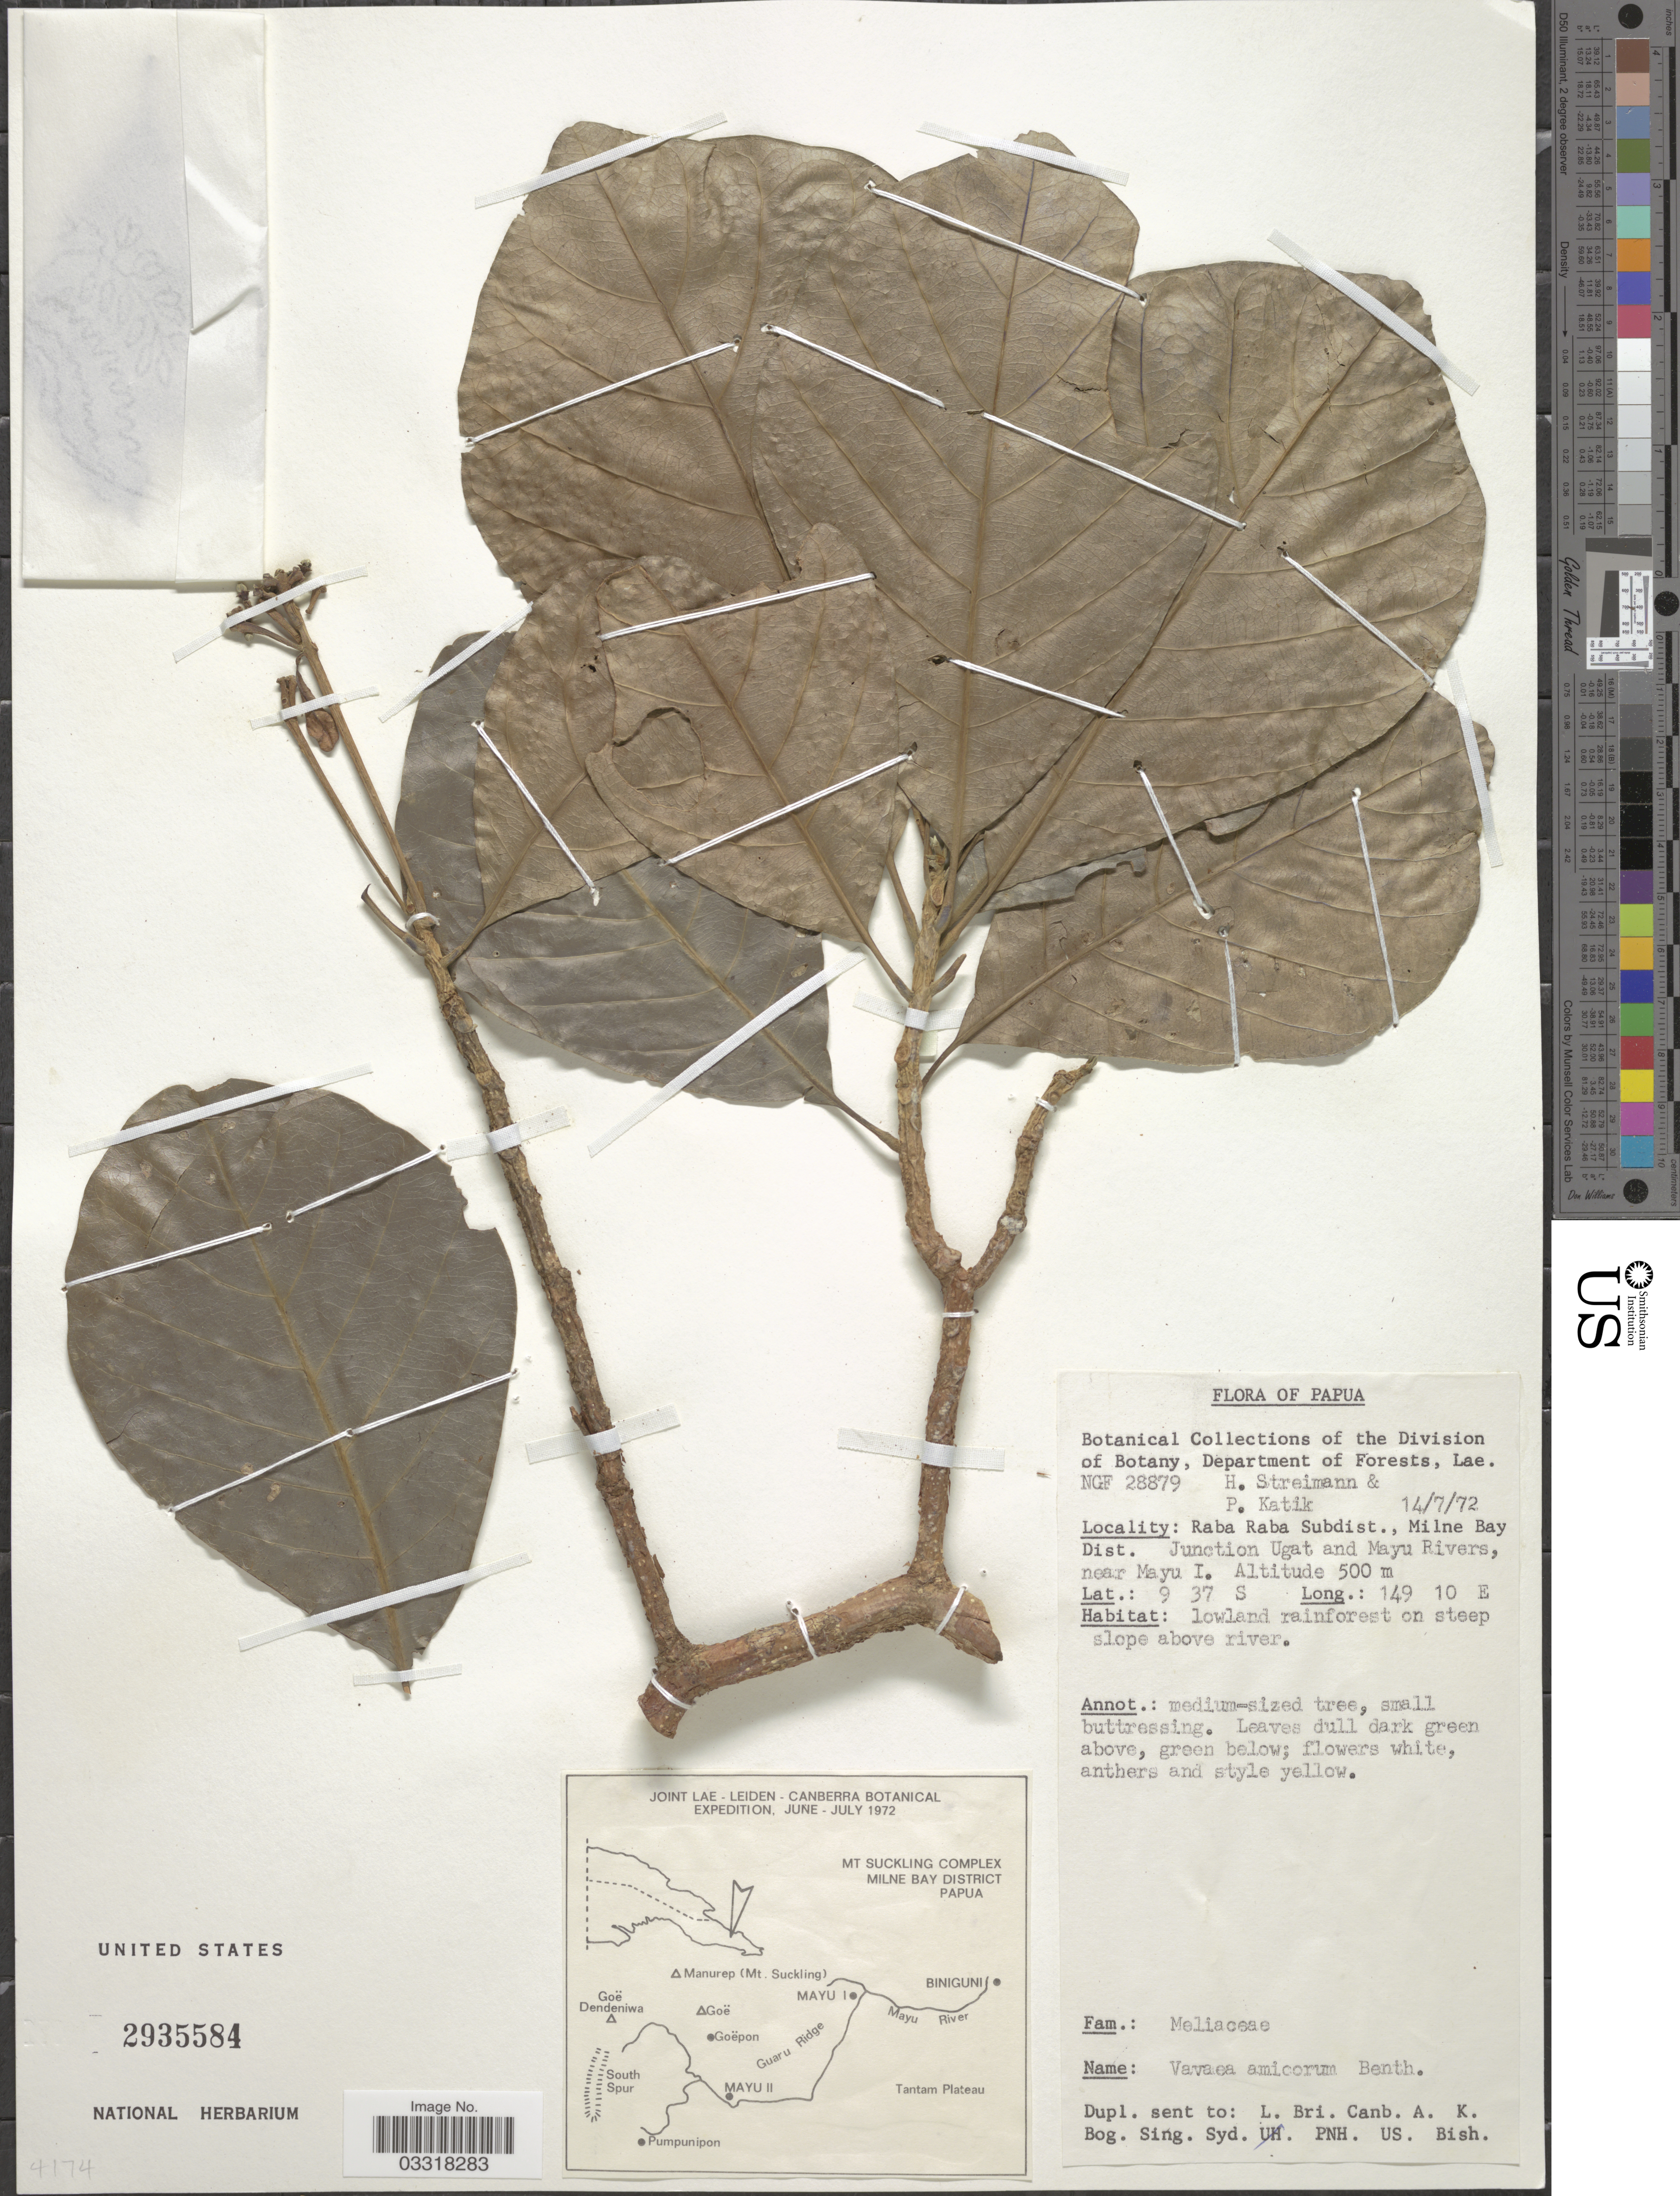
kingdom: Plantae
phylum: Tracheophyta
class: Magnoliopsida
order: Sapindales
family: Meliaceae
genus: Vavaea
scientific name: Vavaea amicorum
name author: Benth.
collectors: H. Streimann & P. Katik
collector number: NGF28879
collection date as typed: Transcribed d/m/y: 14/7/72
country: Papua New Guinea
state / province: Milne Bay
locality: Papua. Raba Raba Subdist., Milne Bay Dist. Junction Ugat and Mayu Rivers, near Mayu I.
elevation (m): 500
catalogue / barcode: US 2935584